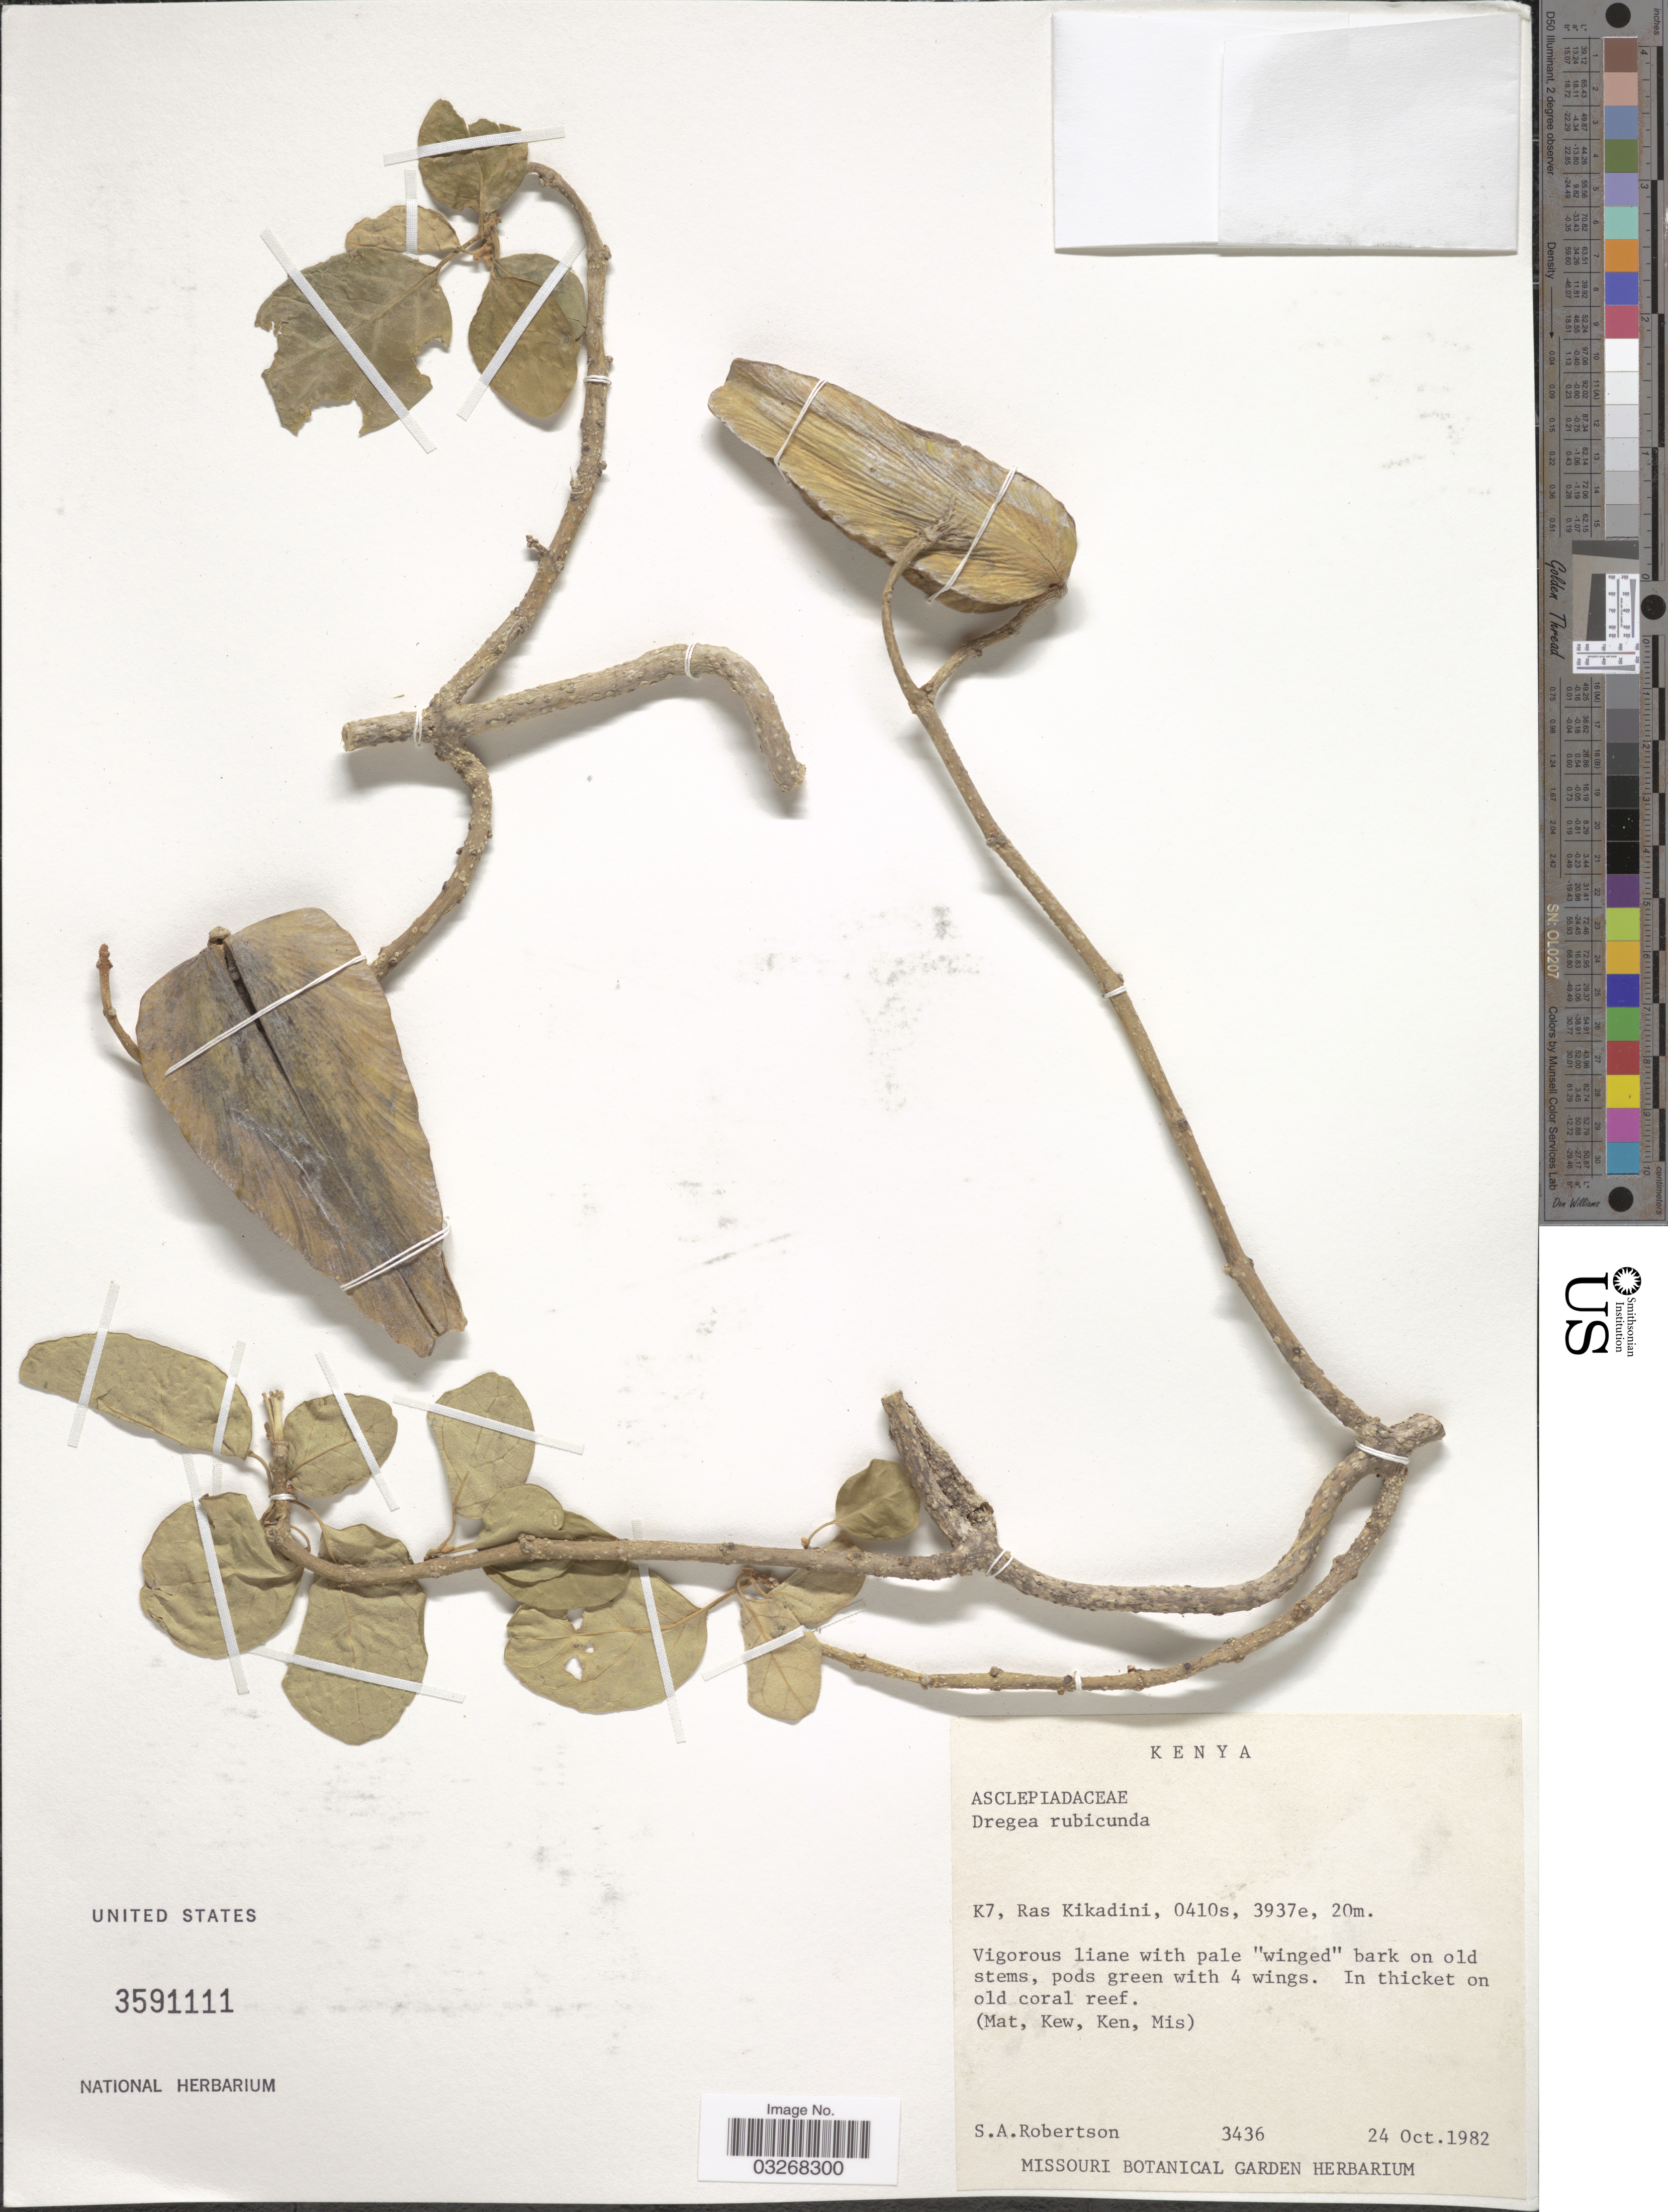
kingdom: Plantae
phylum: Tracheophyta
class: Magnoliopsida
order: Gentianales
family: Apocynaceae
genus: Dregea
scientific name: Dregea rubicunda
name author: K. Schum.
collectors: S. A. Robertson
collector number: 3436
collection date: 1982-10-24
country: Kenya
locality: K7, Ras Kikadini.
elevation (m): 20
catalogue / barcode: US 3591111